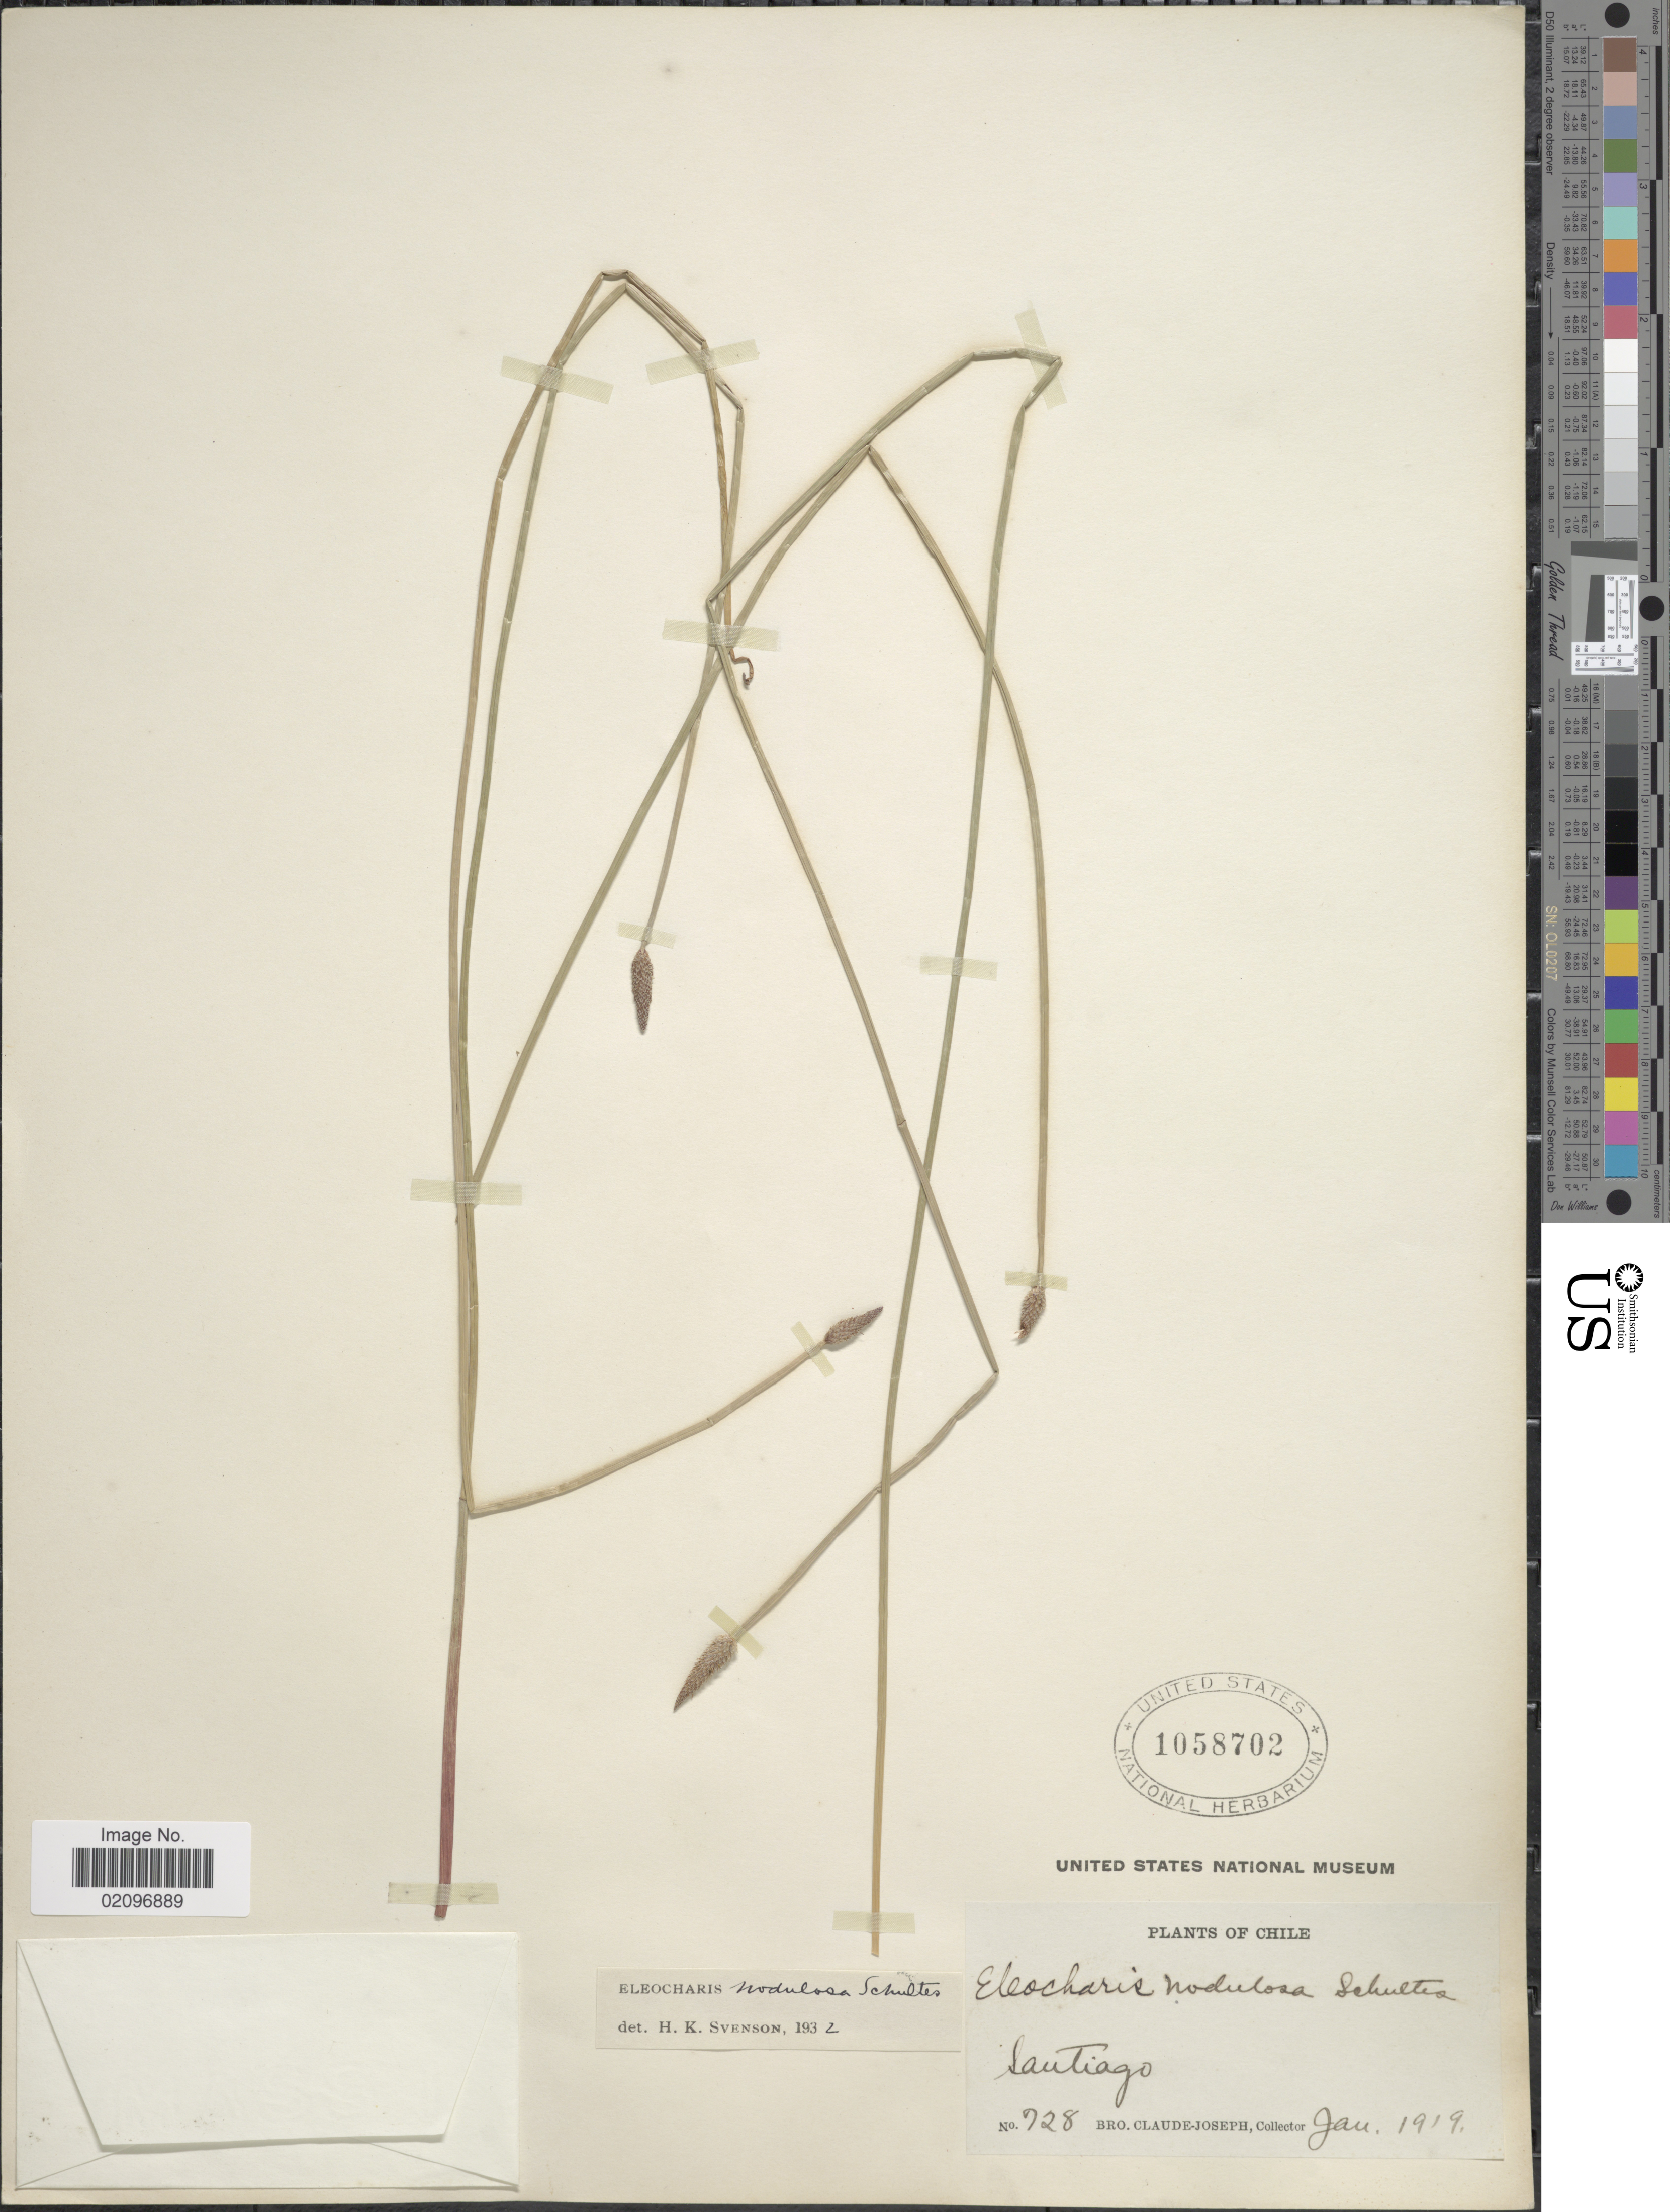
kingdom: Plantae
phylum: Tracheophyta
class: Liliopsida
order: Poales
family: Cyperaceae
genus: Eleocharis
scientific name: Eleocharis montana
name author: (Kunth) Roem. & Schult.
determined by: Strong, Mark T., (BOT), Smithsonian Institution - National Museum of Natural History (UNITED STATES)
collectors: Bro. Claude-Joseph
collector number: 728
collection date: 1919-01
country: Chile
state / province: Región Metropolitana (RM)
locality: Chile, Santiago.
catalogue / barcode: US 1058702